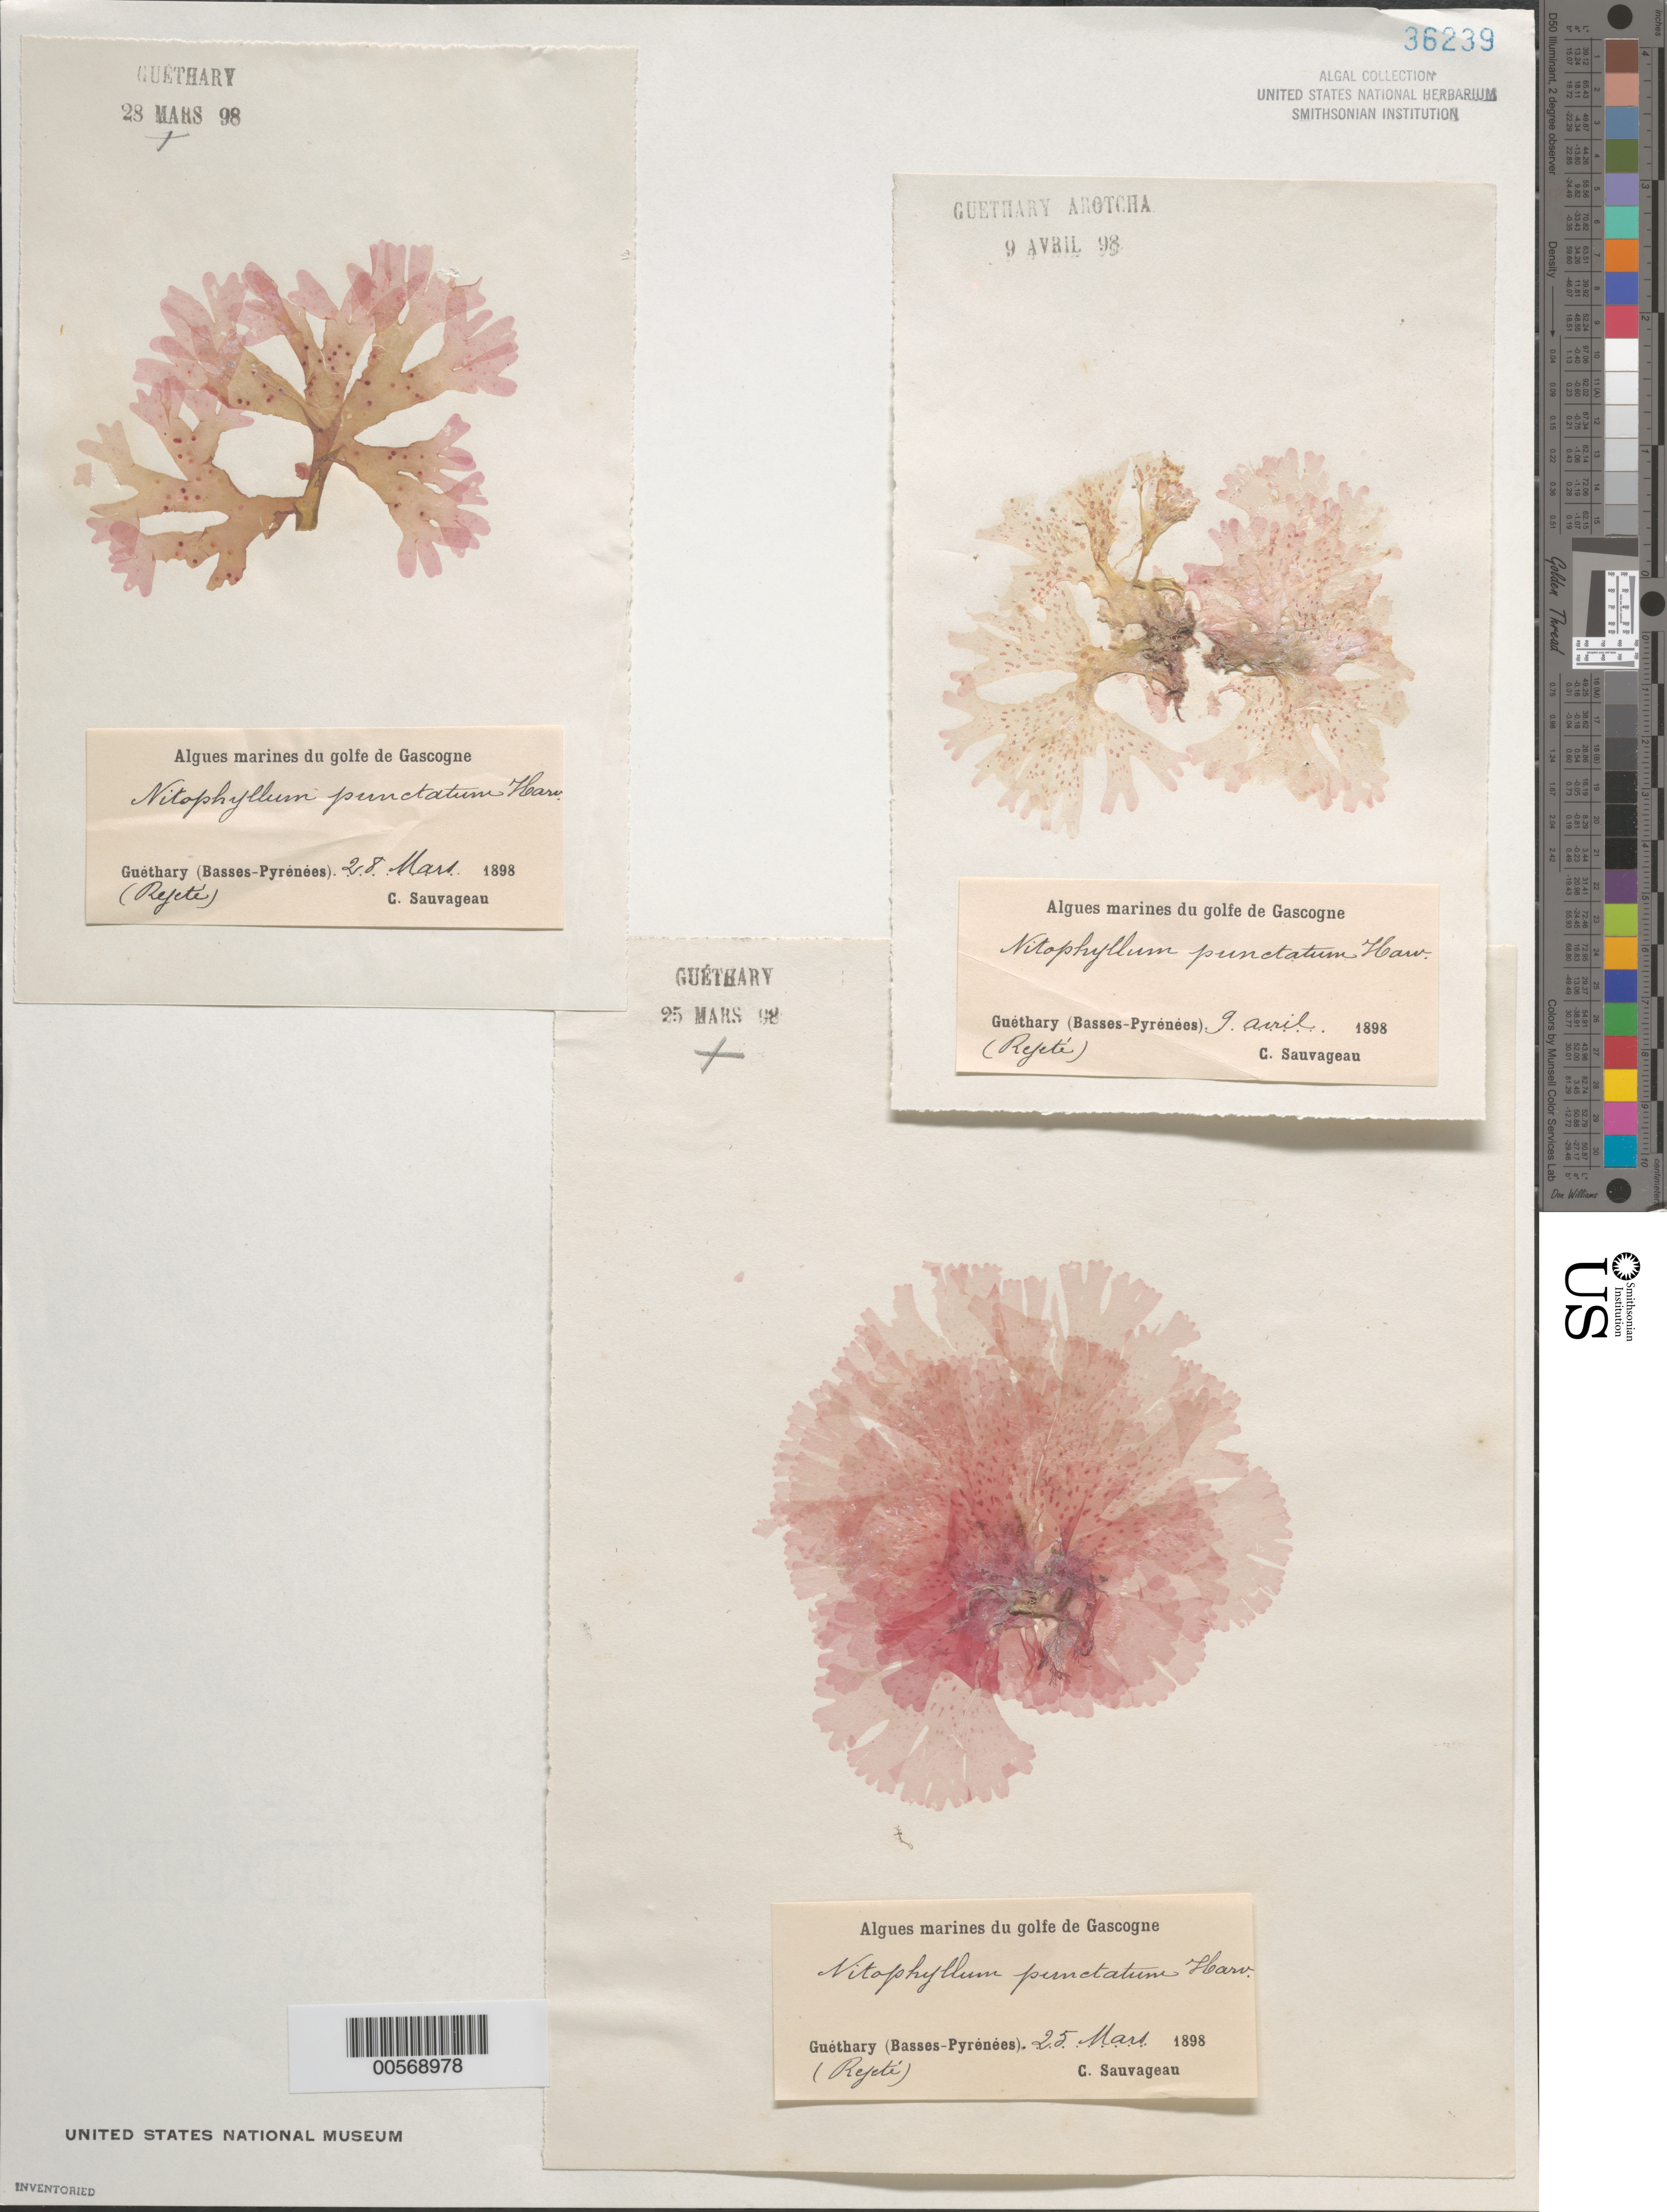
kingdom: Plantae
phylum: Rhodophyta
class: Florideophyceae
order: Ceramiales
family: Delesseriaceae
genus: Nitophyllum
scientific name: Nitophyllum punctatum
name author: (Stackh.) Grev.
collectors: C. F. Sauvageau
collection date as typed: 25 Mar 1898 TO 09 Apr 1898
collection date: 1898-03-25/1898-04-09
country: France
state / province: Nouvelle-Aquitaine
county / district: Pyrénées-Atlantiques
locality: Guethary and Guethary Arotcha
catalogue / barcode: US 36239